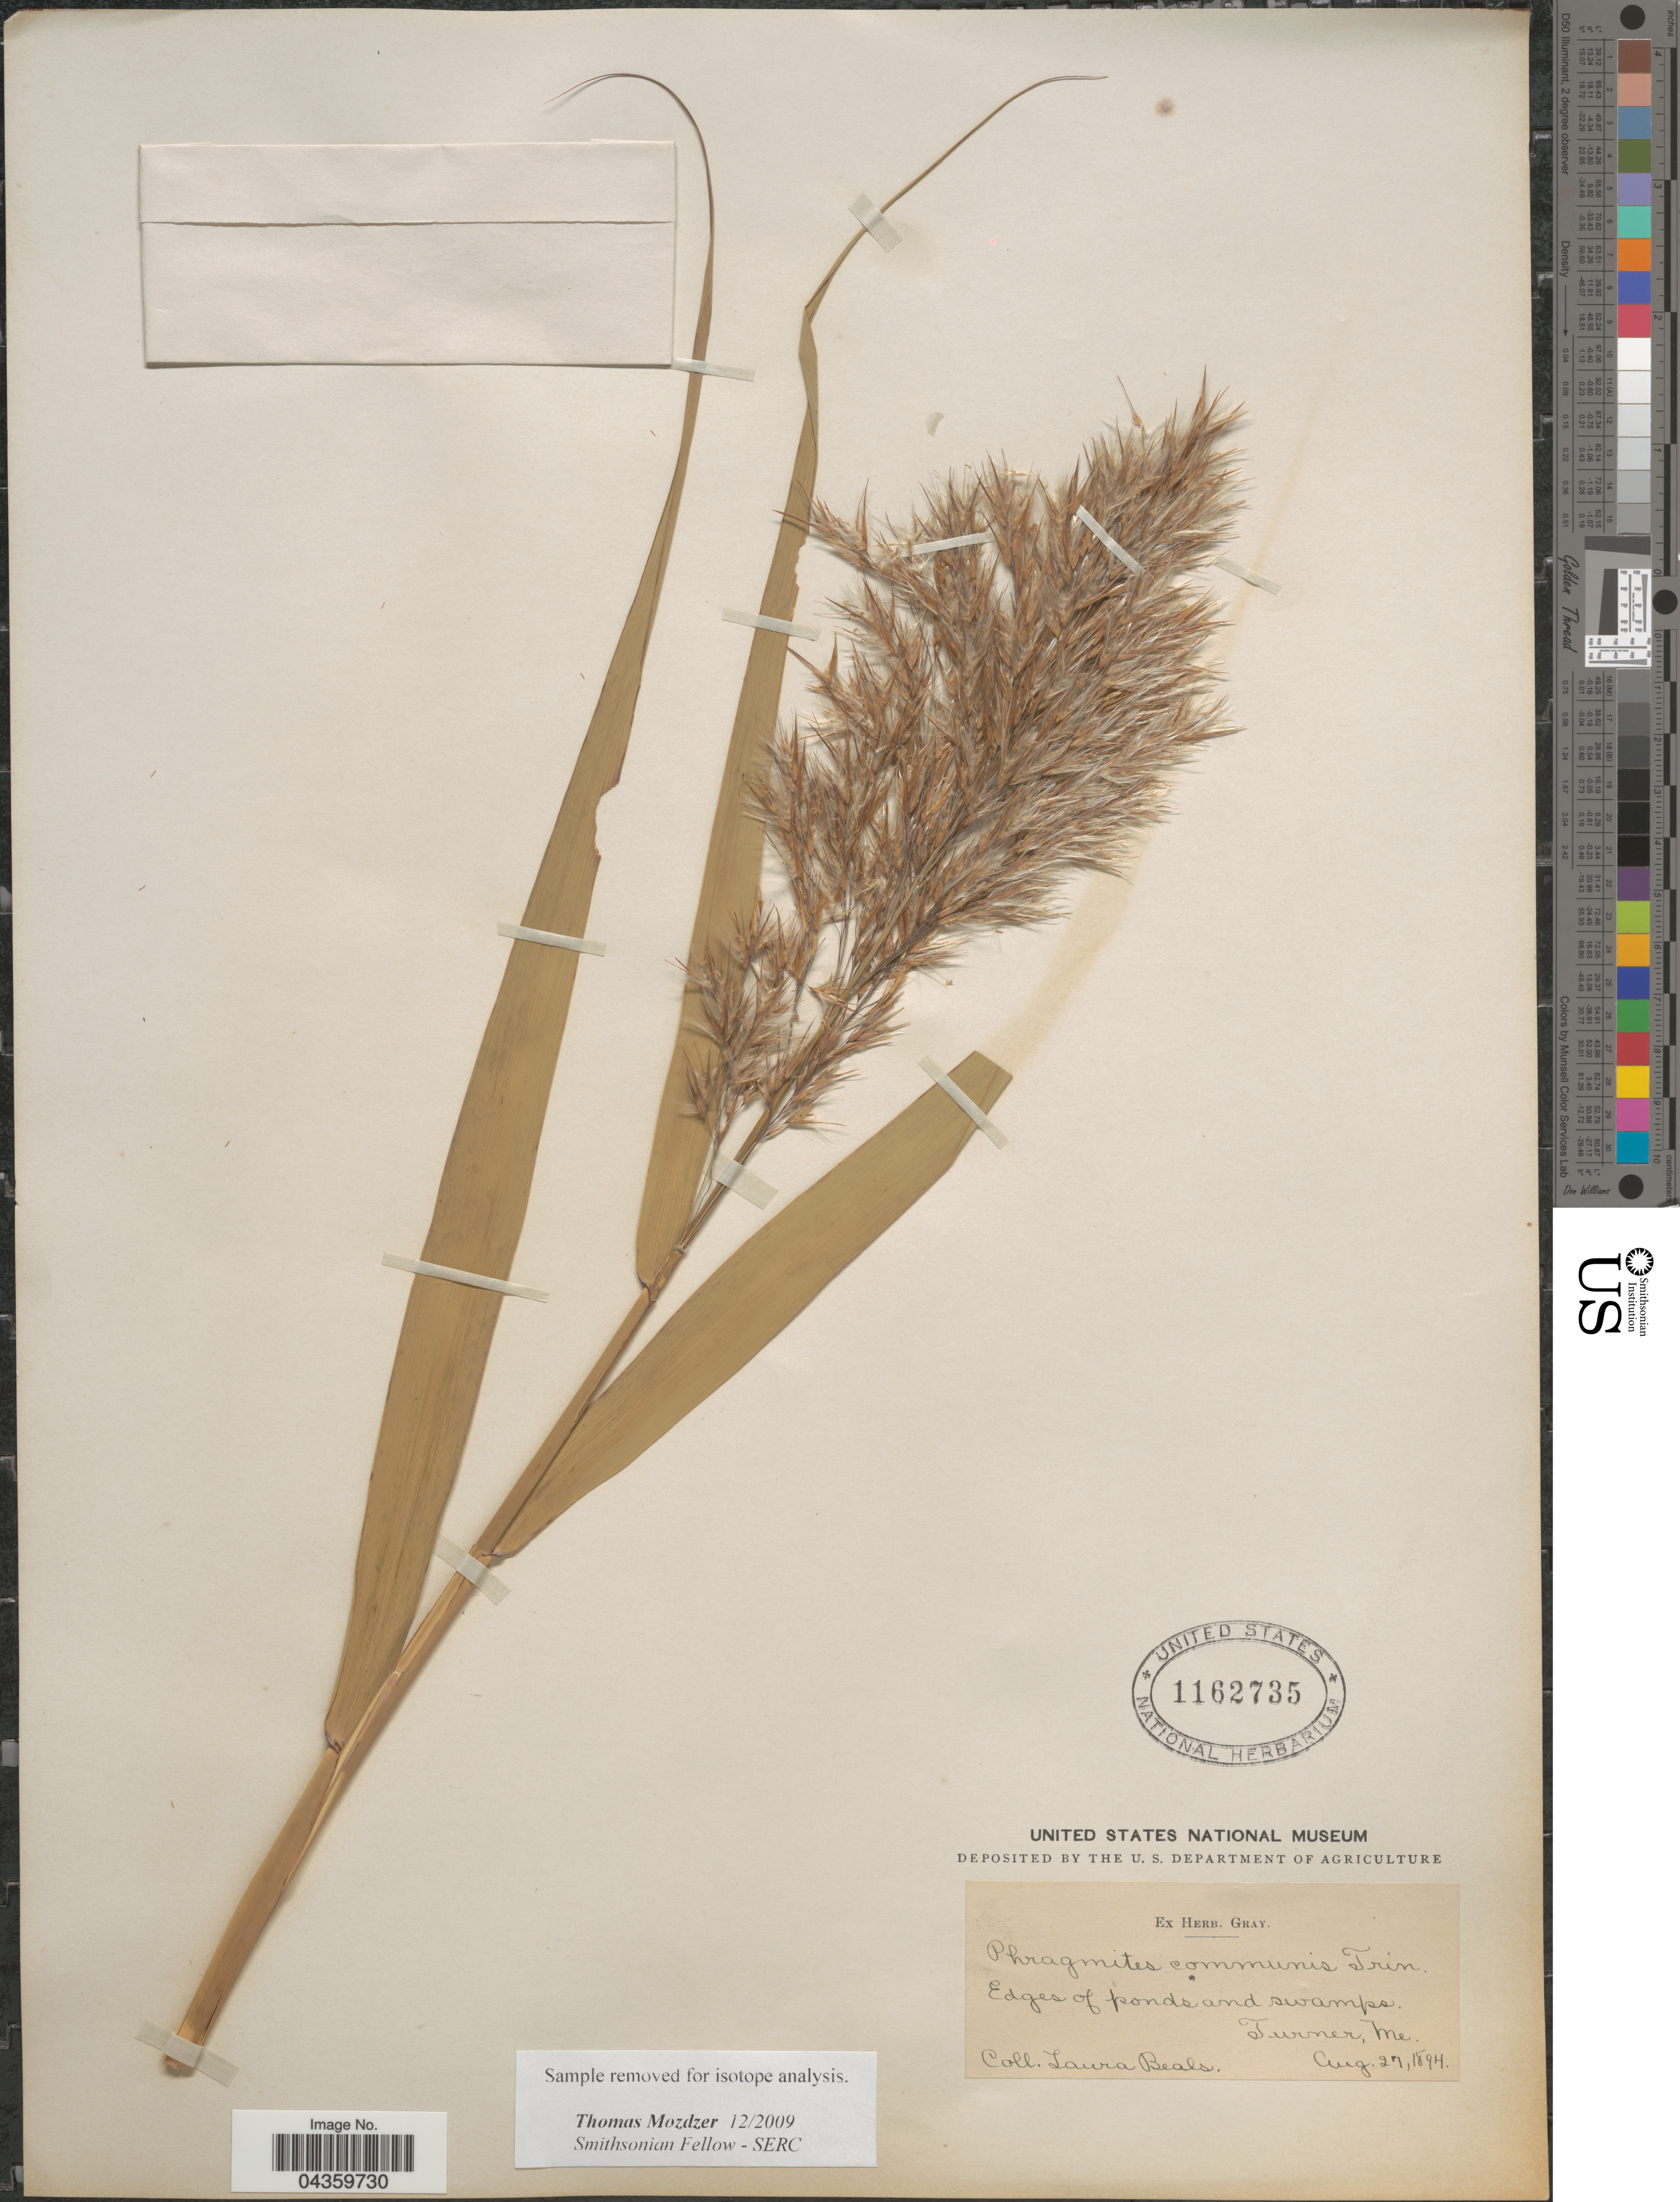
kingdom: Plantae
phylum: Tracheophyta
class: Liliopsida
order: Poales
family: Poaceae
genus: Phragmites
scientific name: Phragmites australis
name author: (Cav.) Trin. ex Steud.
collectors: L. Beals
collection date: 1894-08-27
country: United States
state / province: Maine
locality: Edges of ponds and swamps. Turner.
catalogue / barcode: US 1162735